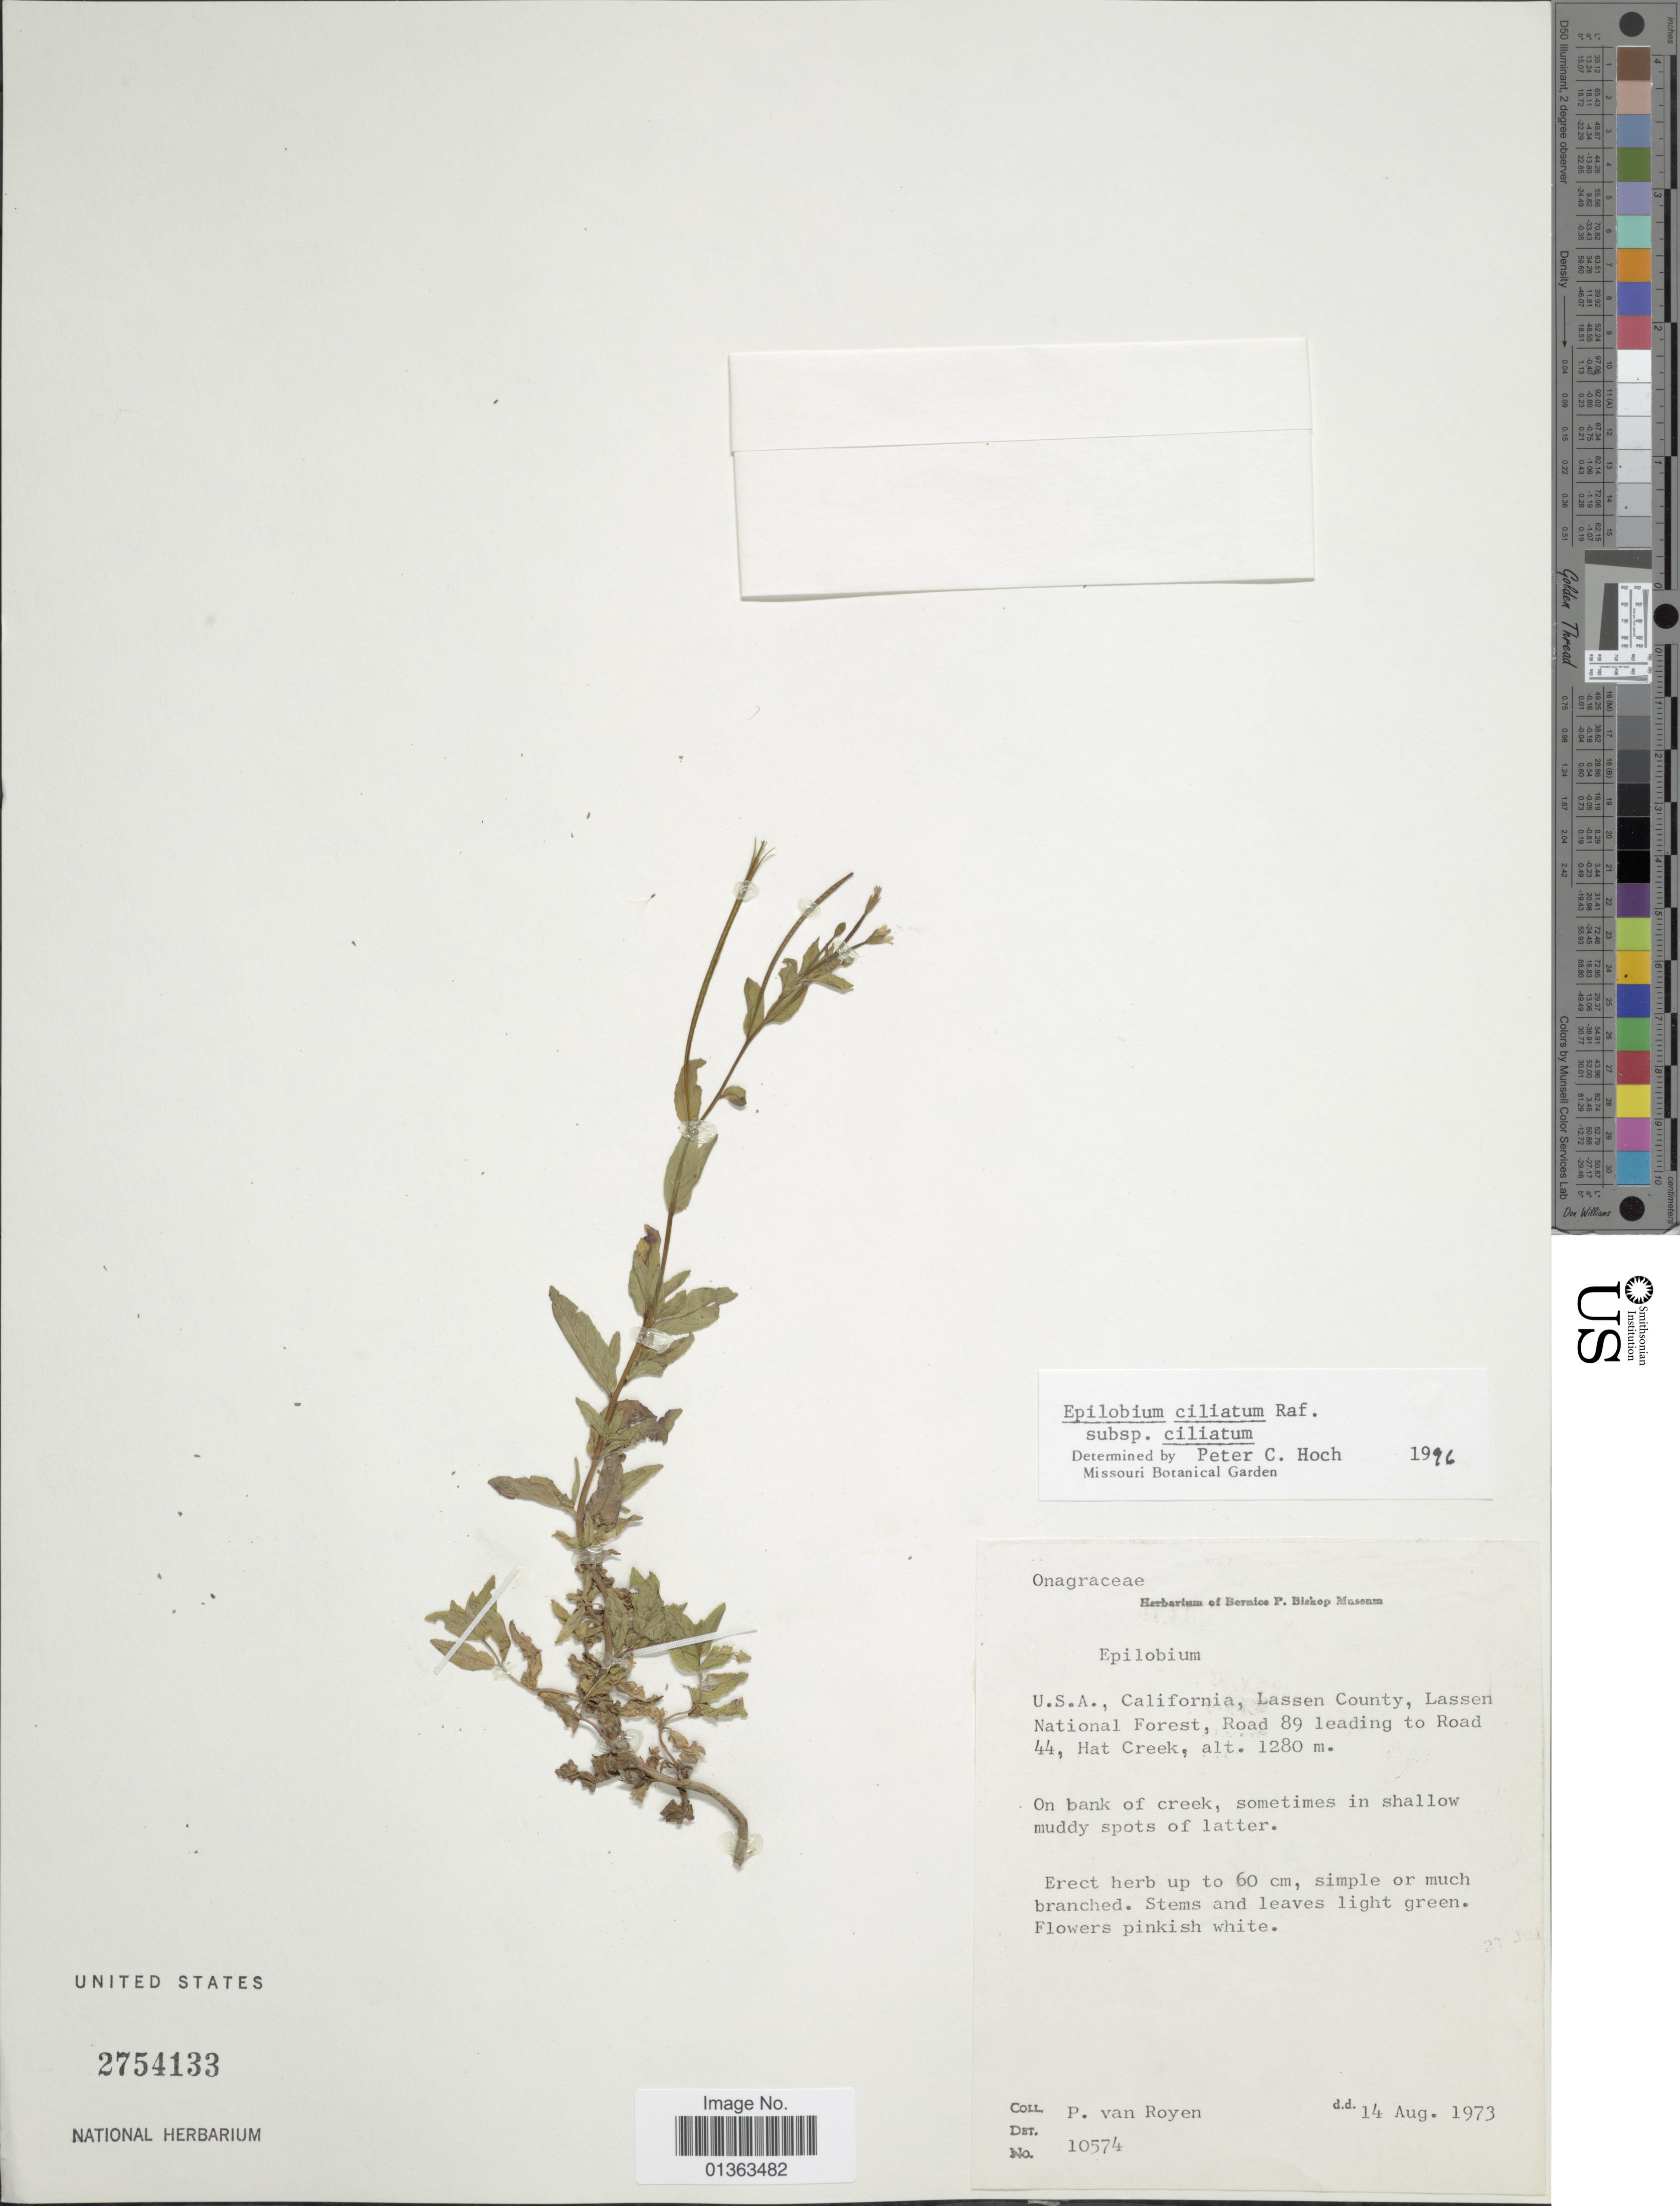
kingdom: Plantae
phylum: Tracheophyta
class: Magnoliopsida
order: Myrtales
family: Onagraceae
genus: Epilobium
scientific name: Epilobium ciliatum subsp. ciliatum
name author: Raf.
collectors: P. van Royen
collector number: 10574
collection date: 1973-08-14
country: United States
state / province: California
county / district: Lassen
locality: Lassen County, Lassen National Forest, Road 89 leading to Road 44, Hat Creek.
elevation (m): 1280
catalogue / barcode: US 2754133